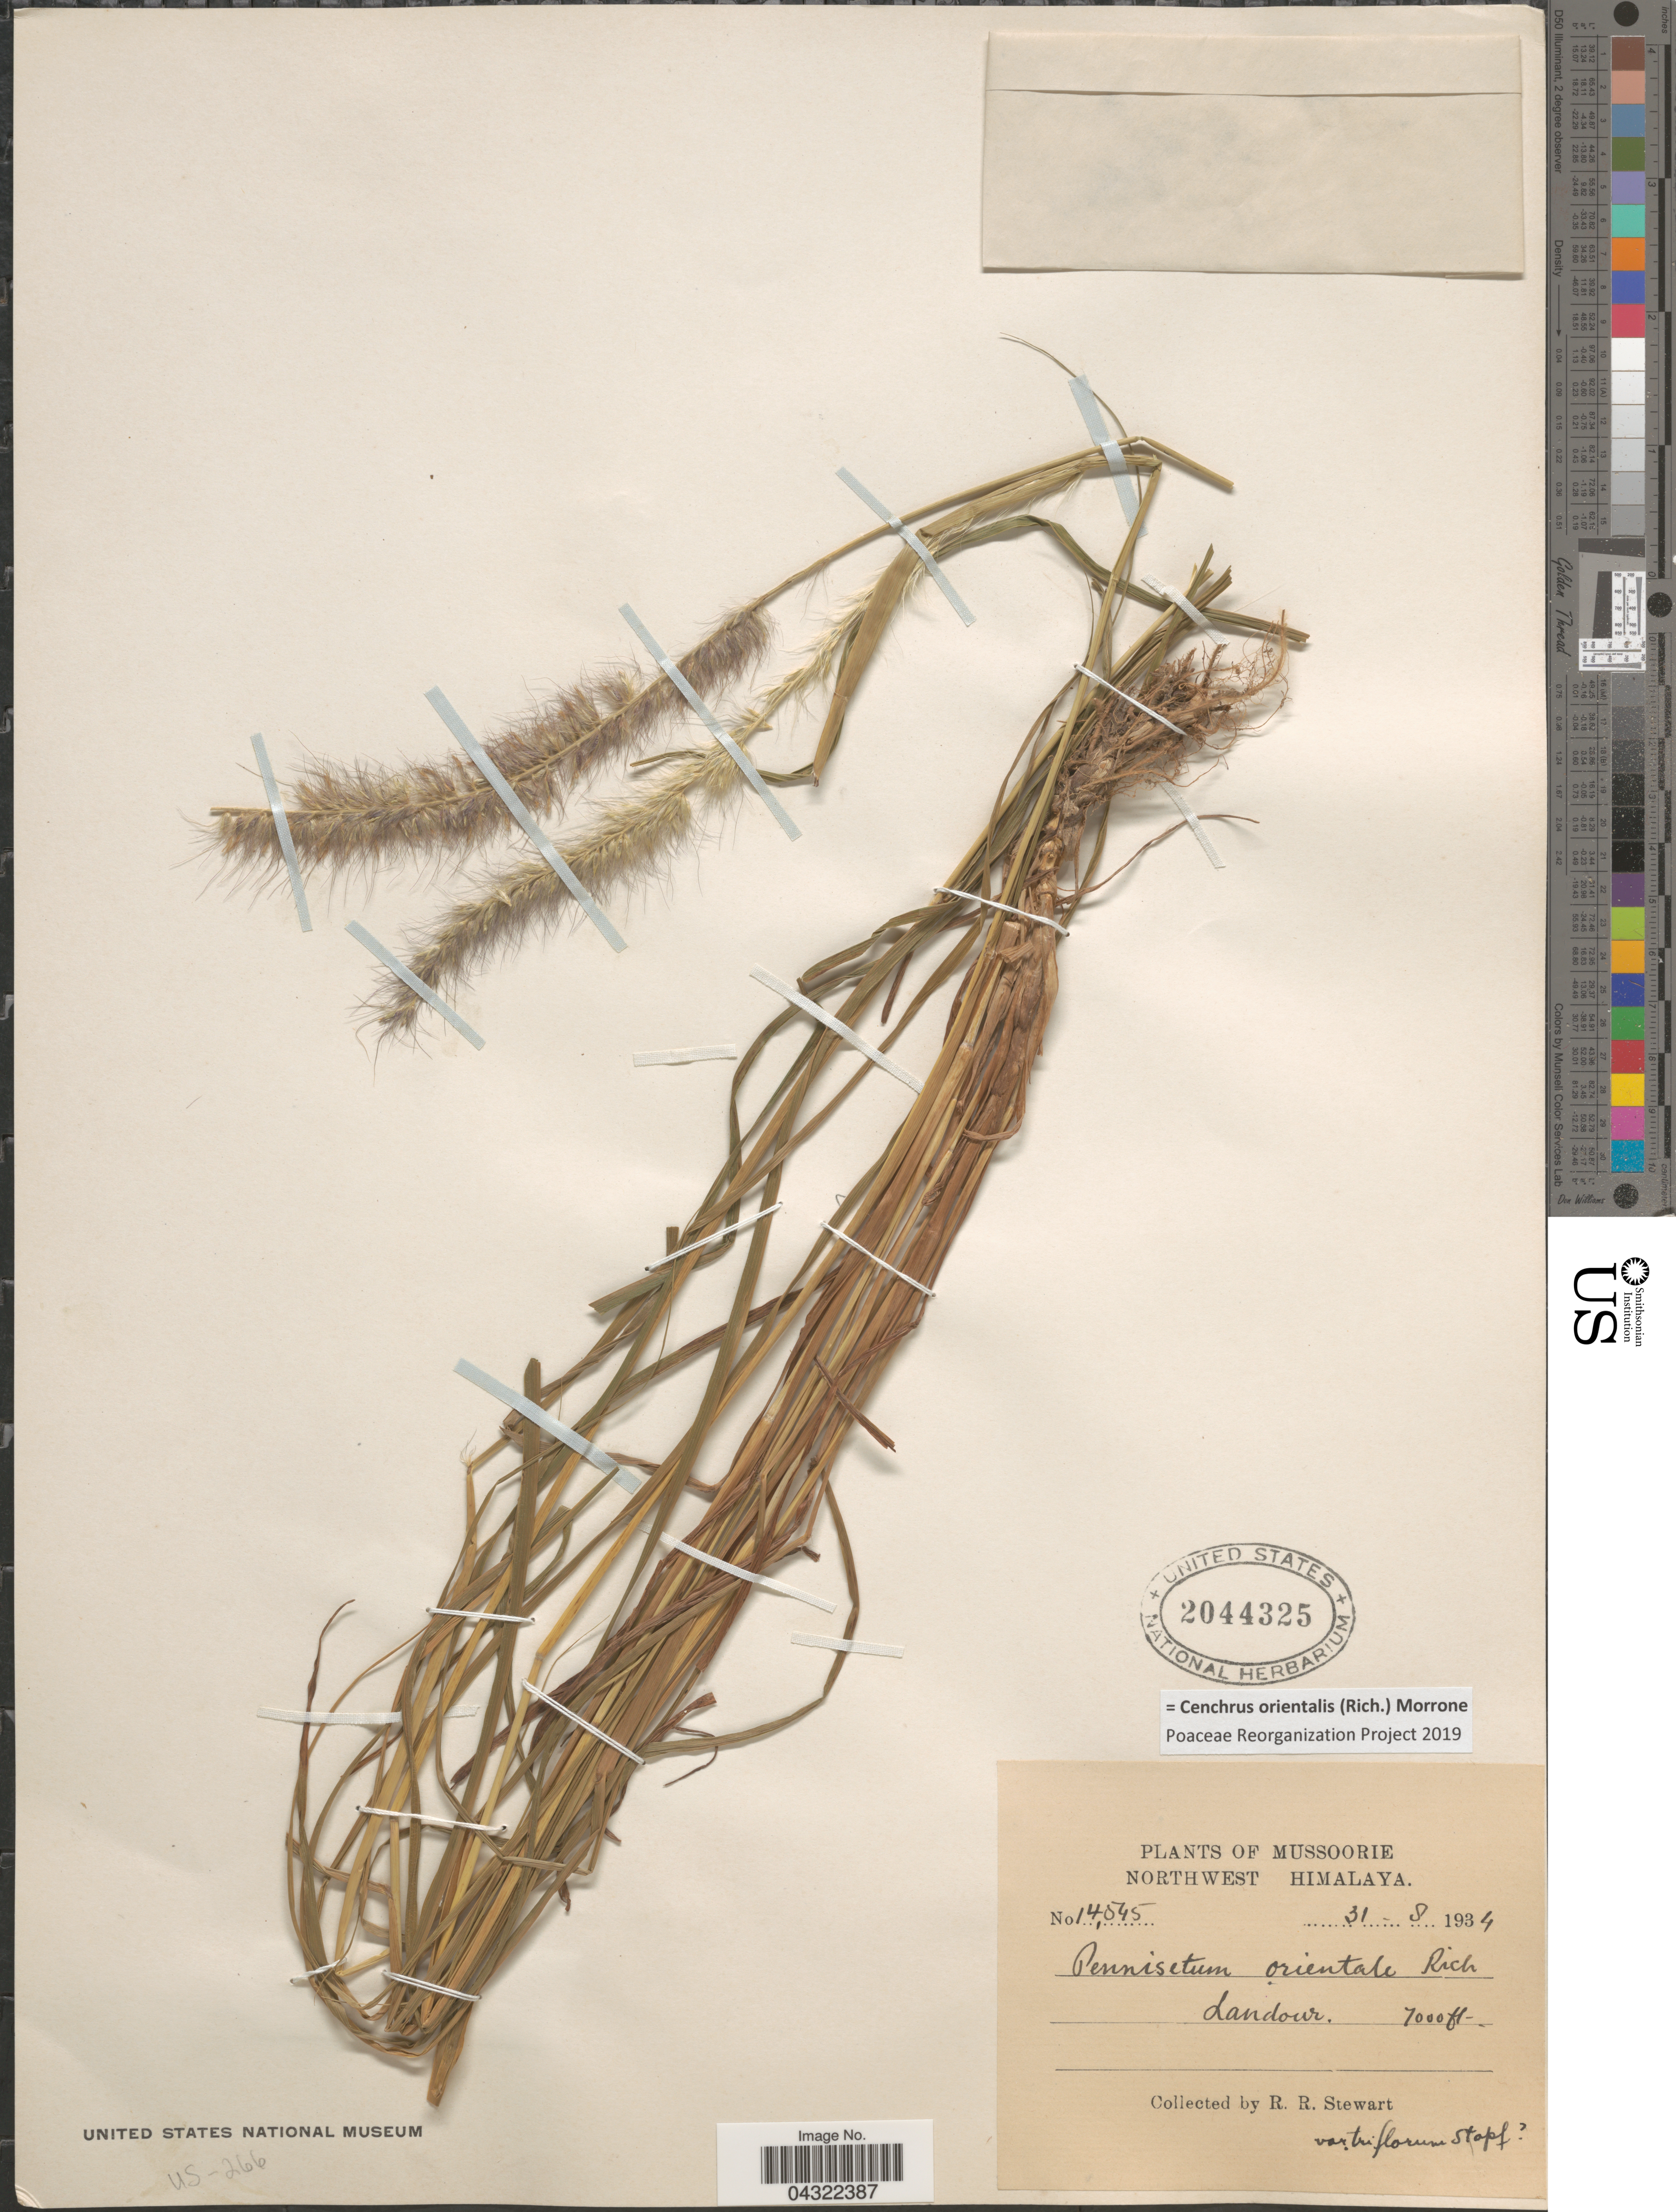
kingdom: Plantae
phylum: Tracheophyta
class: Liliopsida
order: Poales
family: Poaceae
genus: Cenchrus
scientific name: Cenchrus orientalis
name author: (Rich.) Morrone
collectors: R. Stewart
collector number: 14545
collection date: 1934-08-31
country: India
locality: Mussoorie. Northwest Himalaya. Landour.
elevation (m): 2134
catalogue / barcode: US 2044325